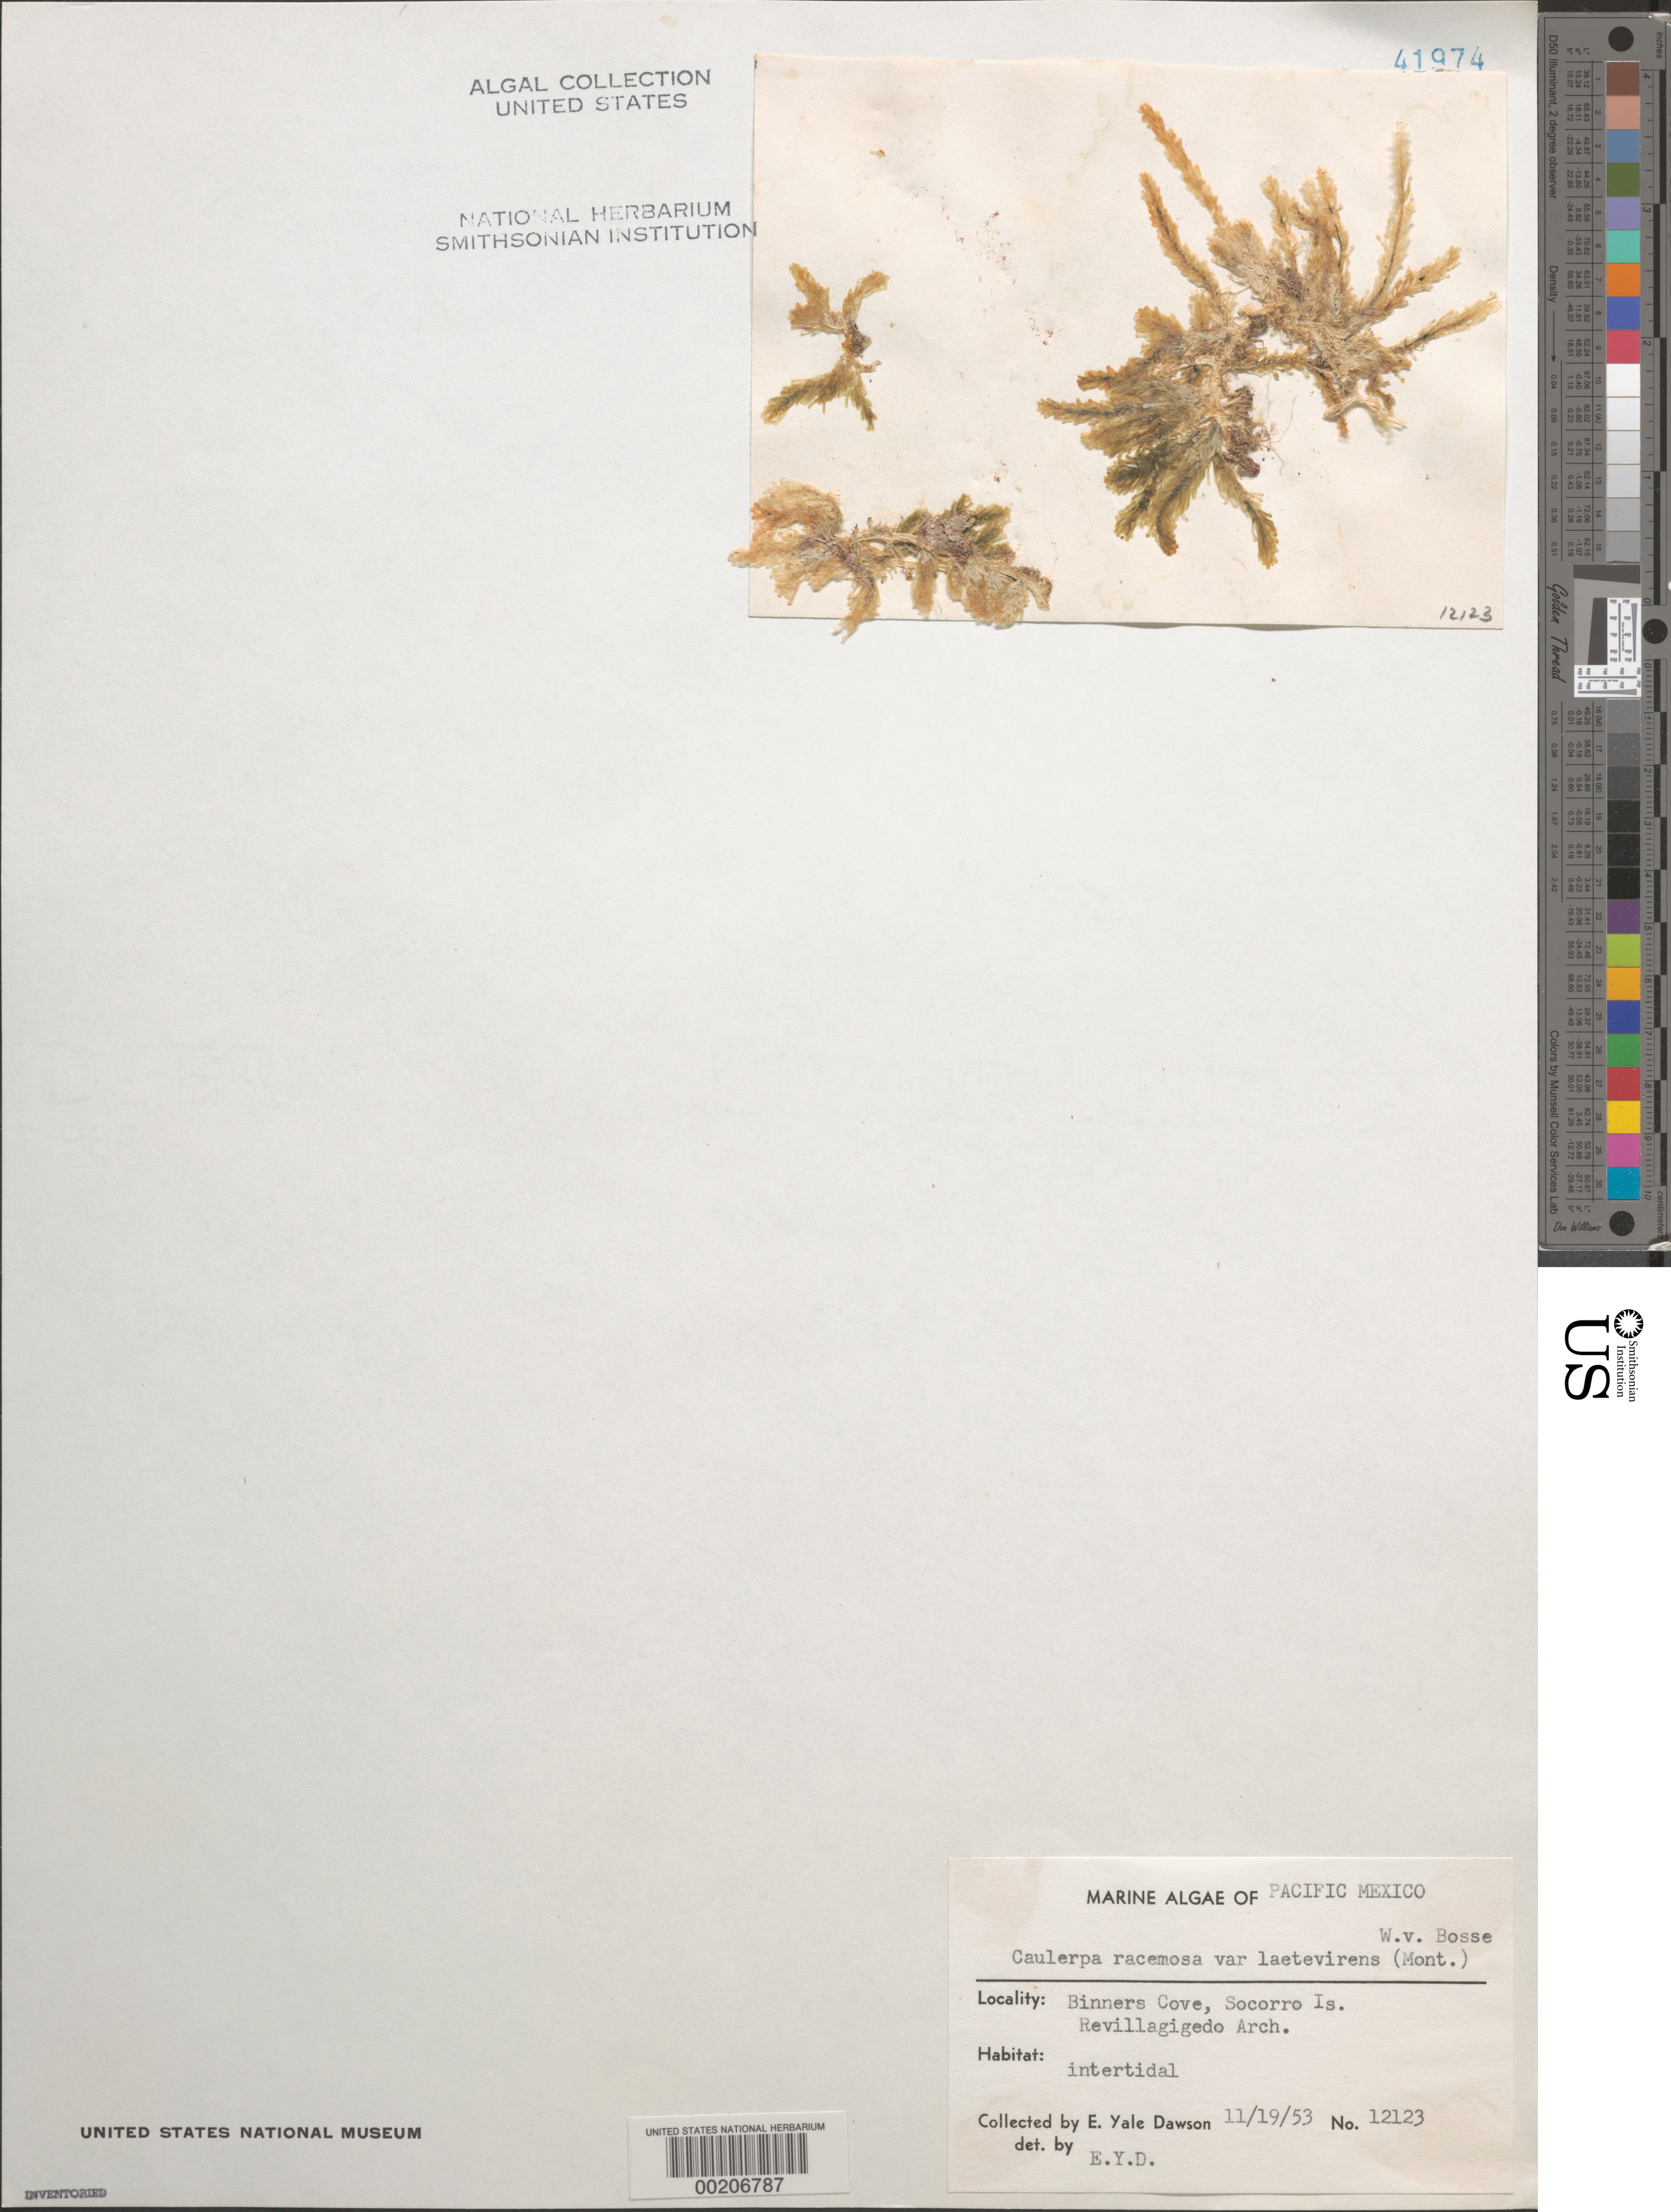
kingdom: Plantae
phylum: Chlorophyta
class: Ulvophyceae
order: Bryopsidales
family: Caulerpaceae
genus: Caulerpa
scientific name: Caulerpa racemosa var. laetevirens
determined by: Dawson, E. Y.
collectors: E. Y. Dawson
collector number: EYD 12123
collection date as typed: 19 Nov 1953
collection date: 1953-11-19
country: Mexico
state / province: Colima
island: Isla Socorro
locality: Binners Cove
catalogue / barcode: US 41974